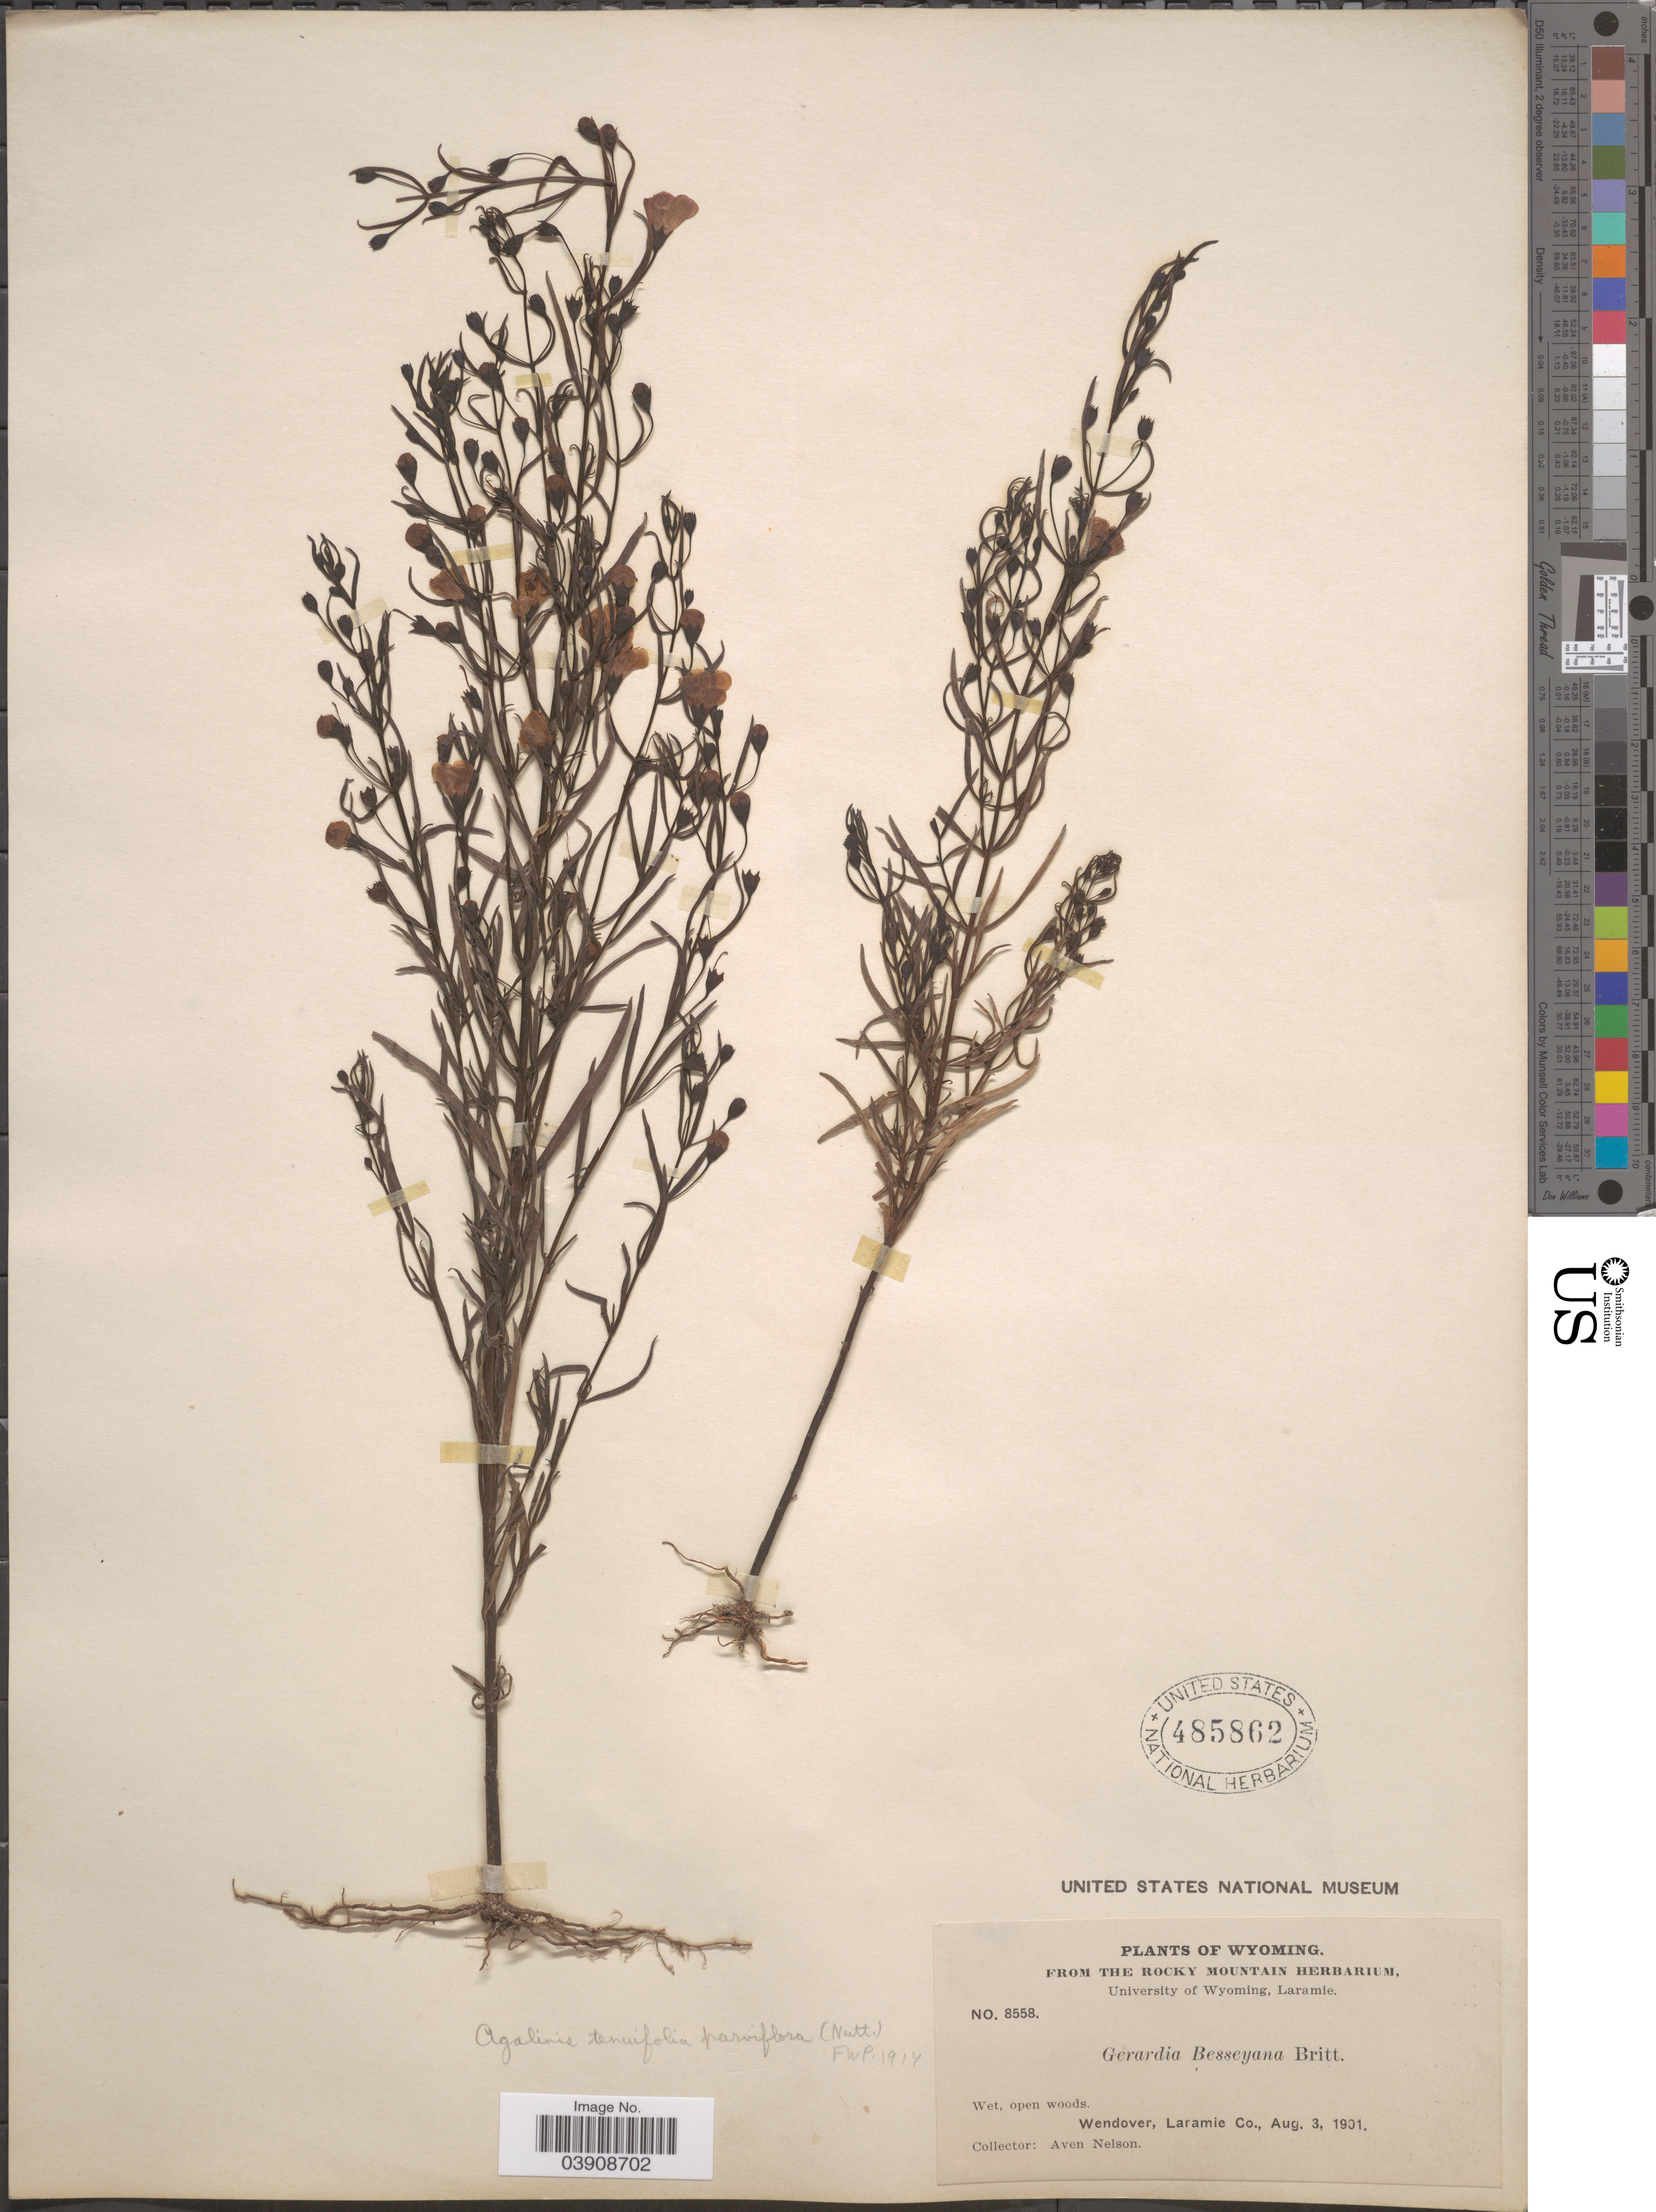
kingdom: Plantae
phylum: Tracheophyta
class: Magnoliopsida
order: Lamiales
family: Orobanchaceae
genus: Agalinis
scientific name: Agalinis tenuifolia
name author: (Vahl) Raf.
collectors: A. Nelson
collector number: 8558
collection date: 1901-08-03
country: United States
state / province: Wyoming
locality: Wendover, Laramie Co.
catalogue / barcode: US 485862